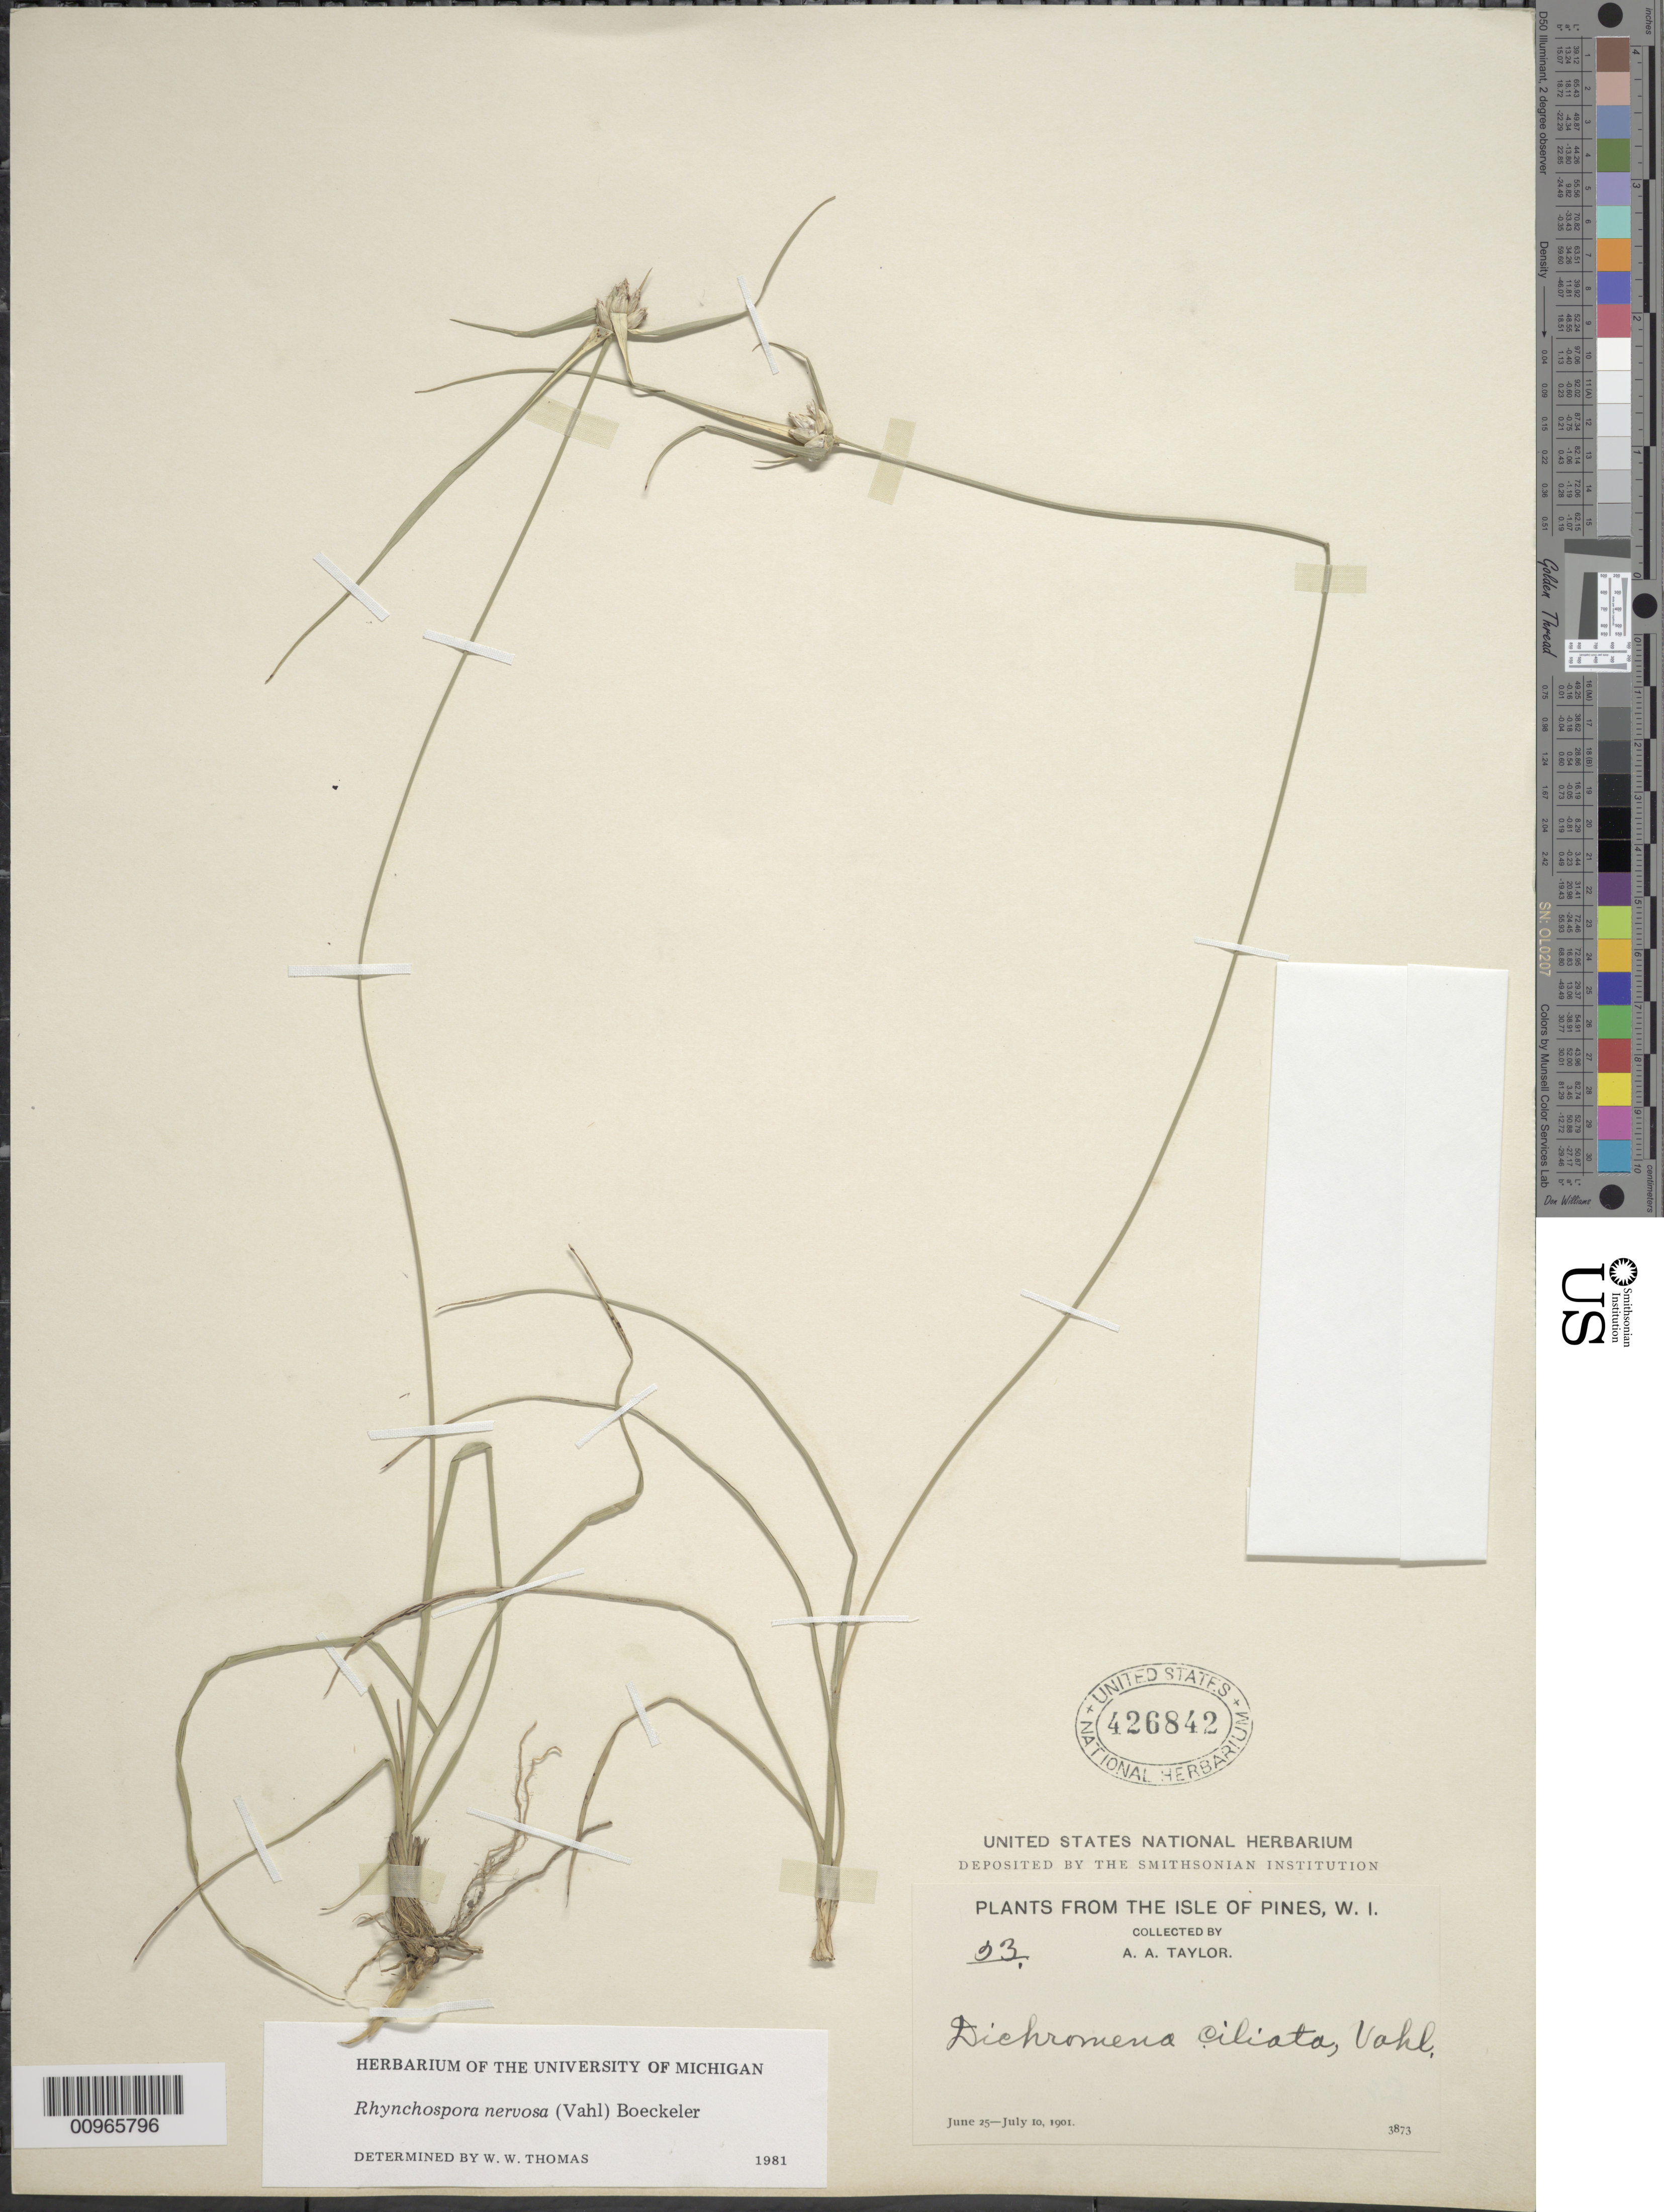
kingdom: Plantae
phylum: Tracheophyta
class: Liliopsida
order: Poales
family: Cyperaceae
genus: Rhynchospora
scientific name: Rhynchospora nervosa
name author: (Vahl) Boeckeler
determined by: Thomas, W. W.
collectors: A. A. Taylor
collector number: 33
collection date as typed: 25 Jun 1901 to 10 Jul 1901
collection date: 1901-06-25/1901-07-10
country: Cuba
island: Isla de la Juventud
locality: Isle of Pines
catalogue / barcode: US 426842